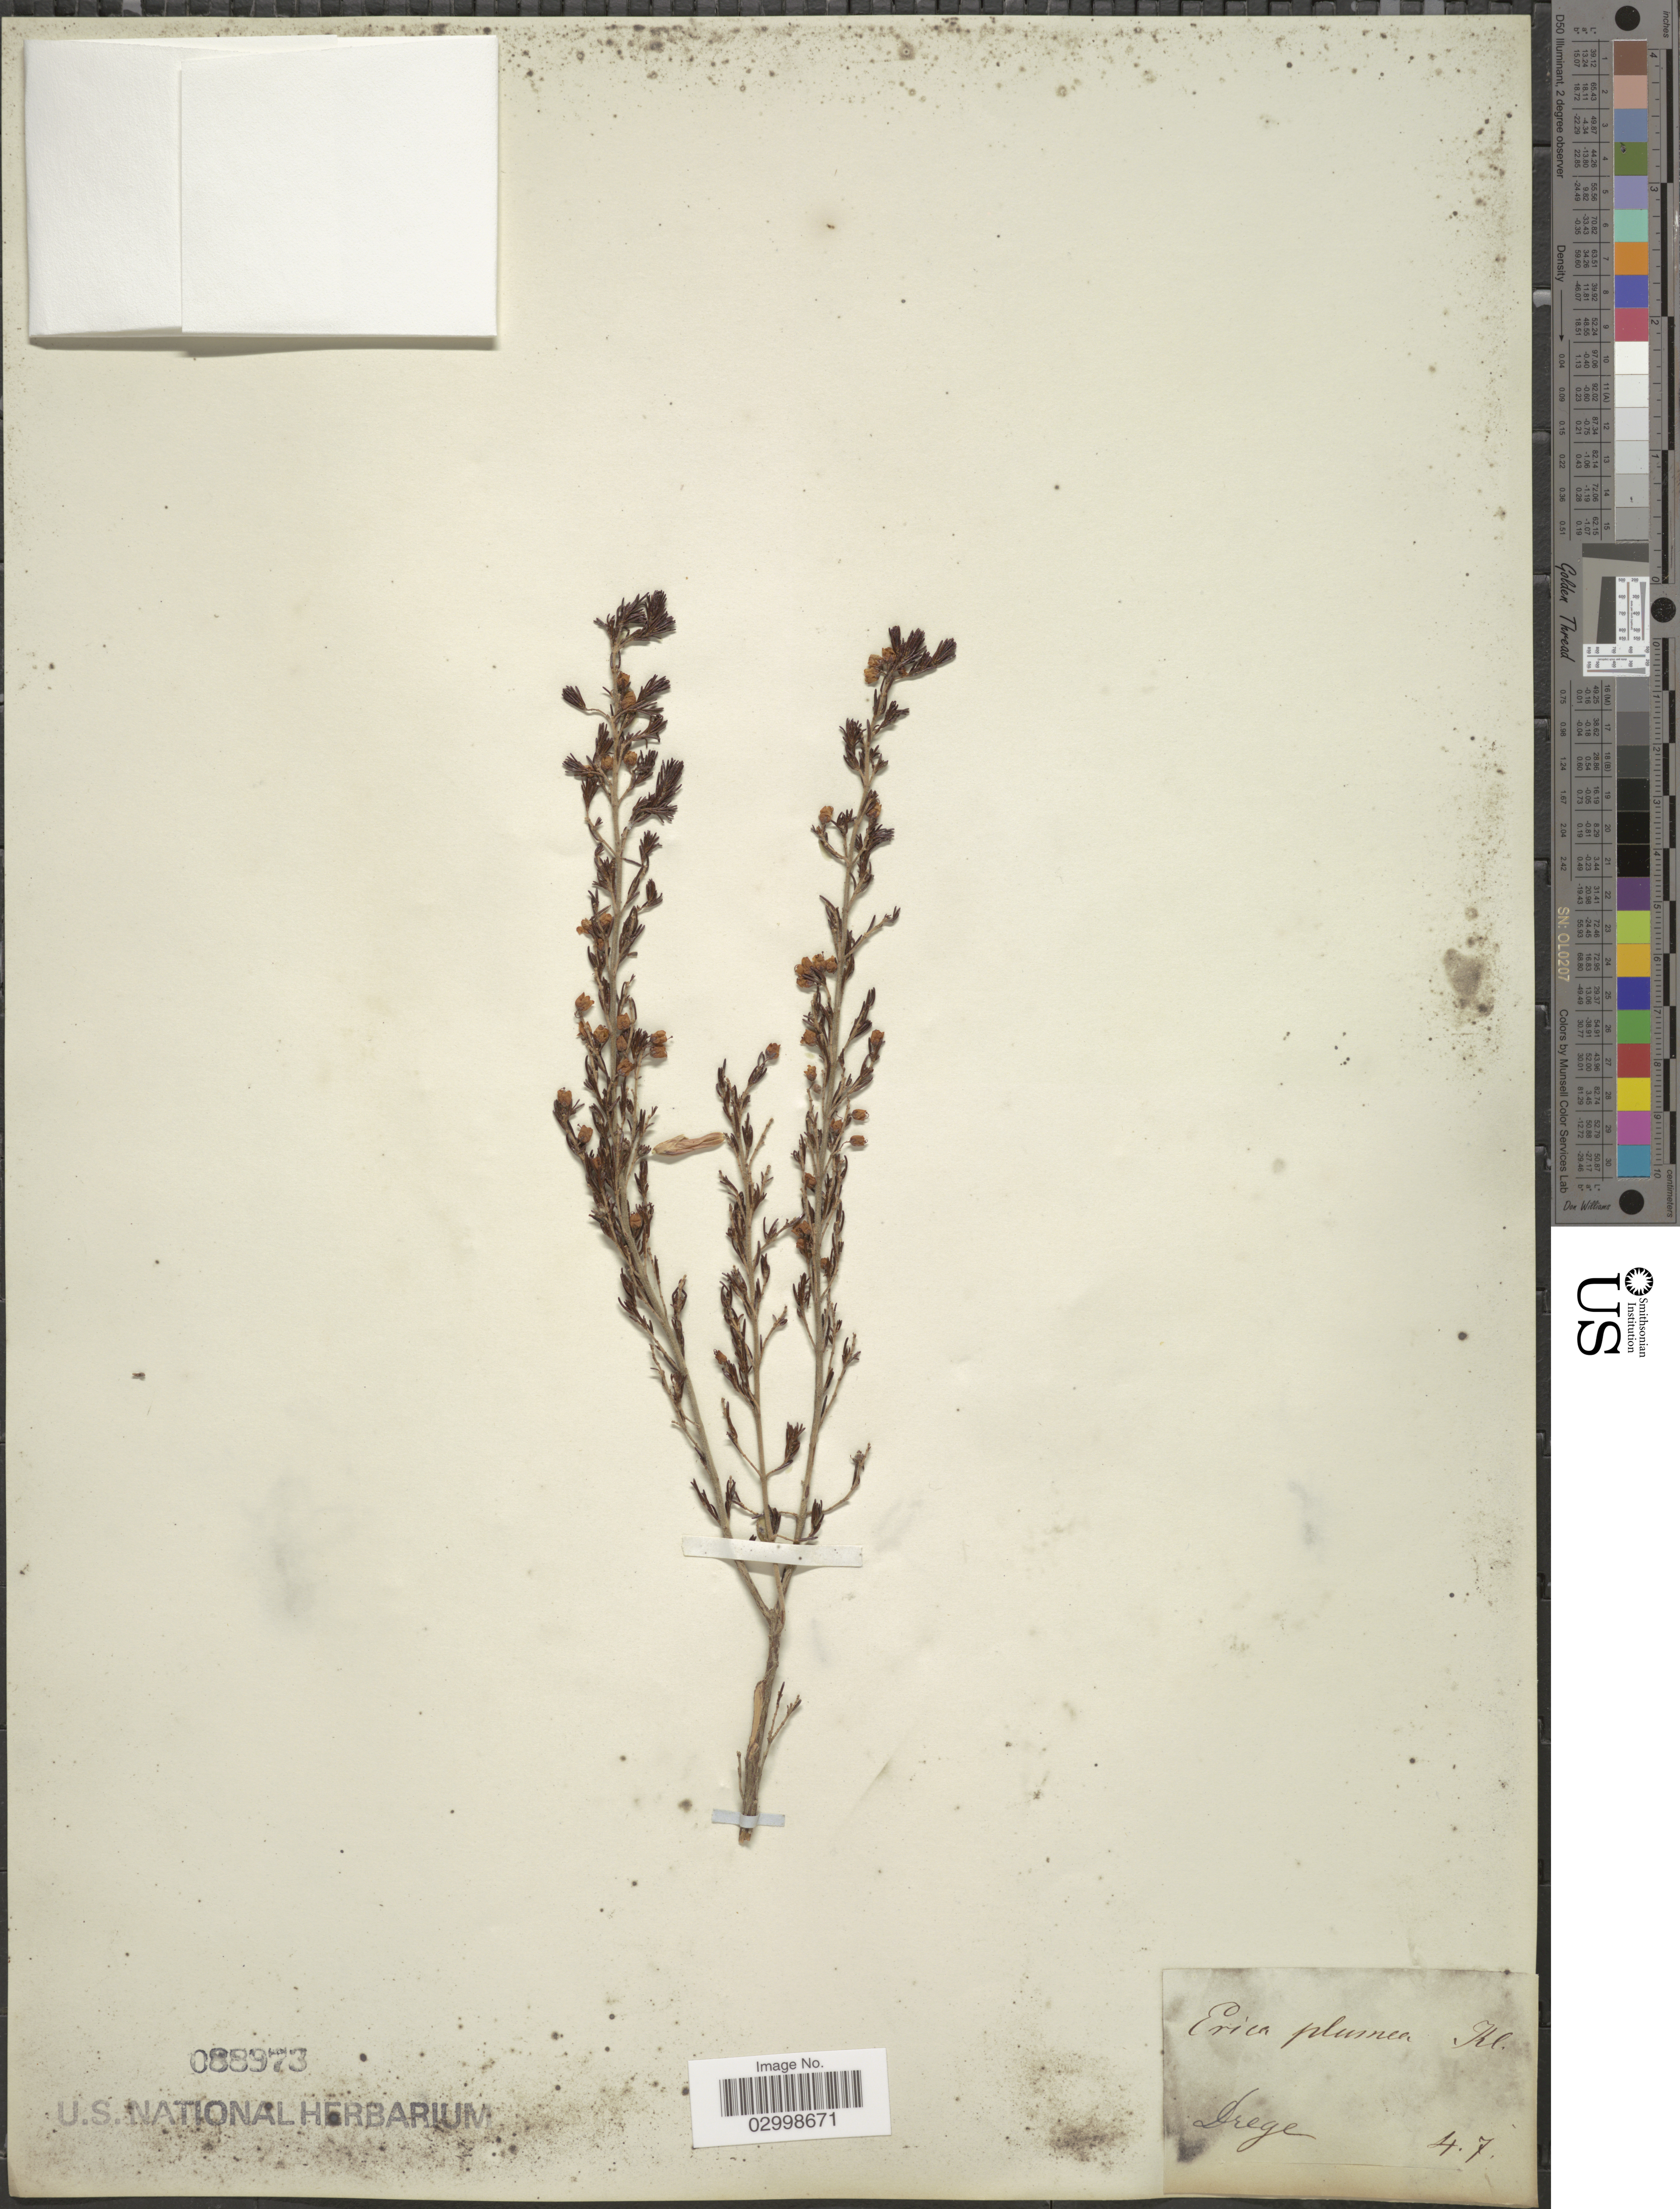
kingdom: Plantae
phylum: Tracheophyta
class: Magnoliopsida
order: Ericales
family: Ericaceae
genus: Erica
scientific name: Erica plumea Klotzsch ined.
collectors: Drege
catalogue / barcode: US 88973